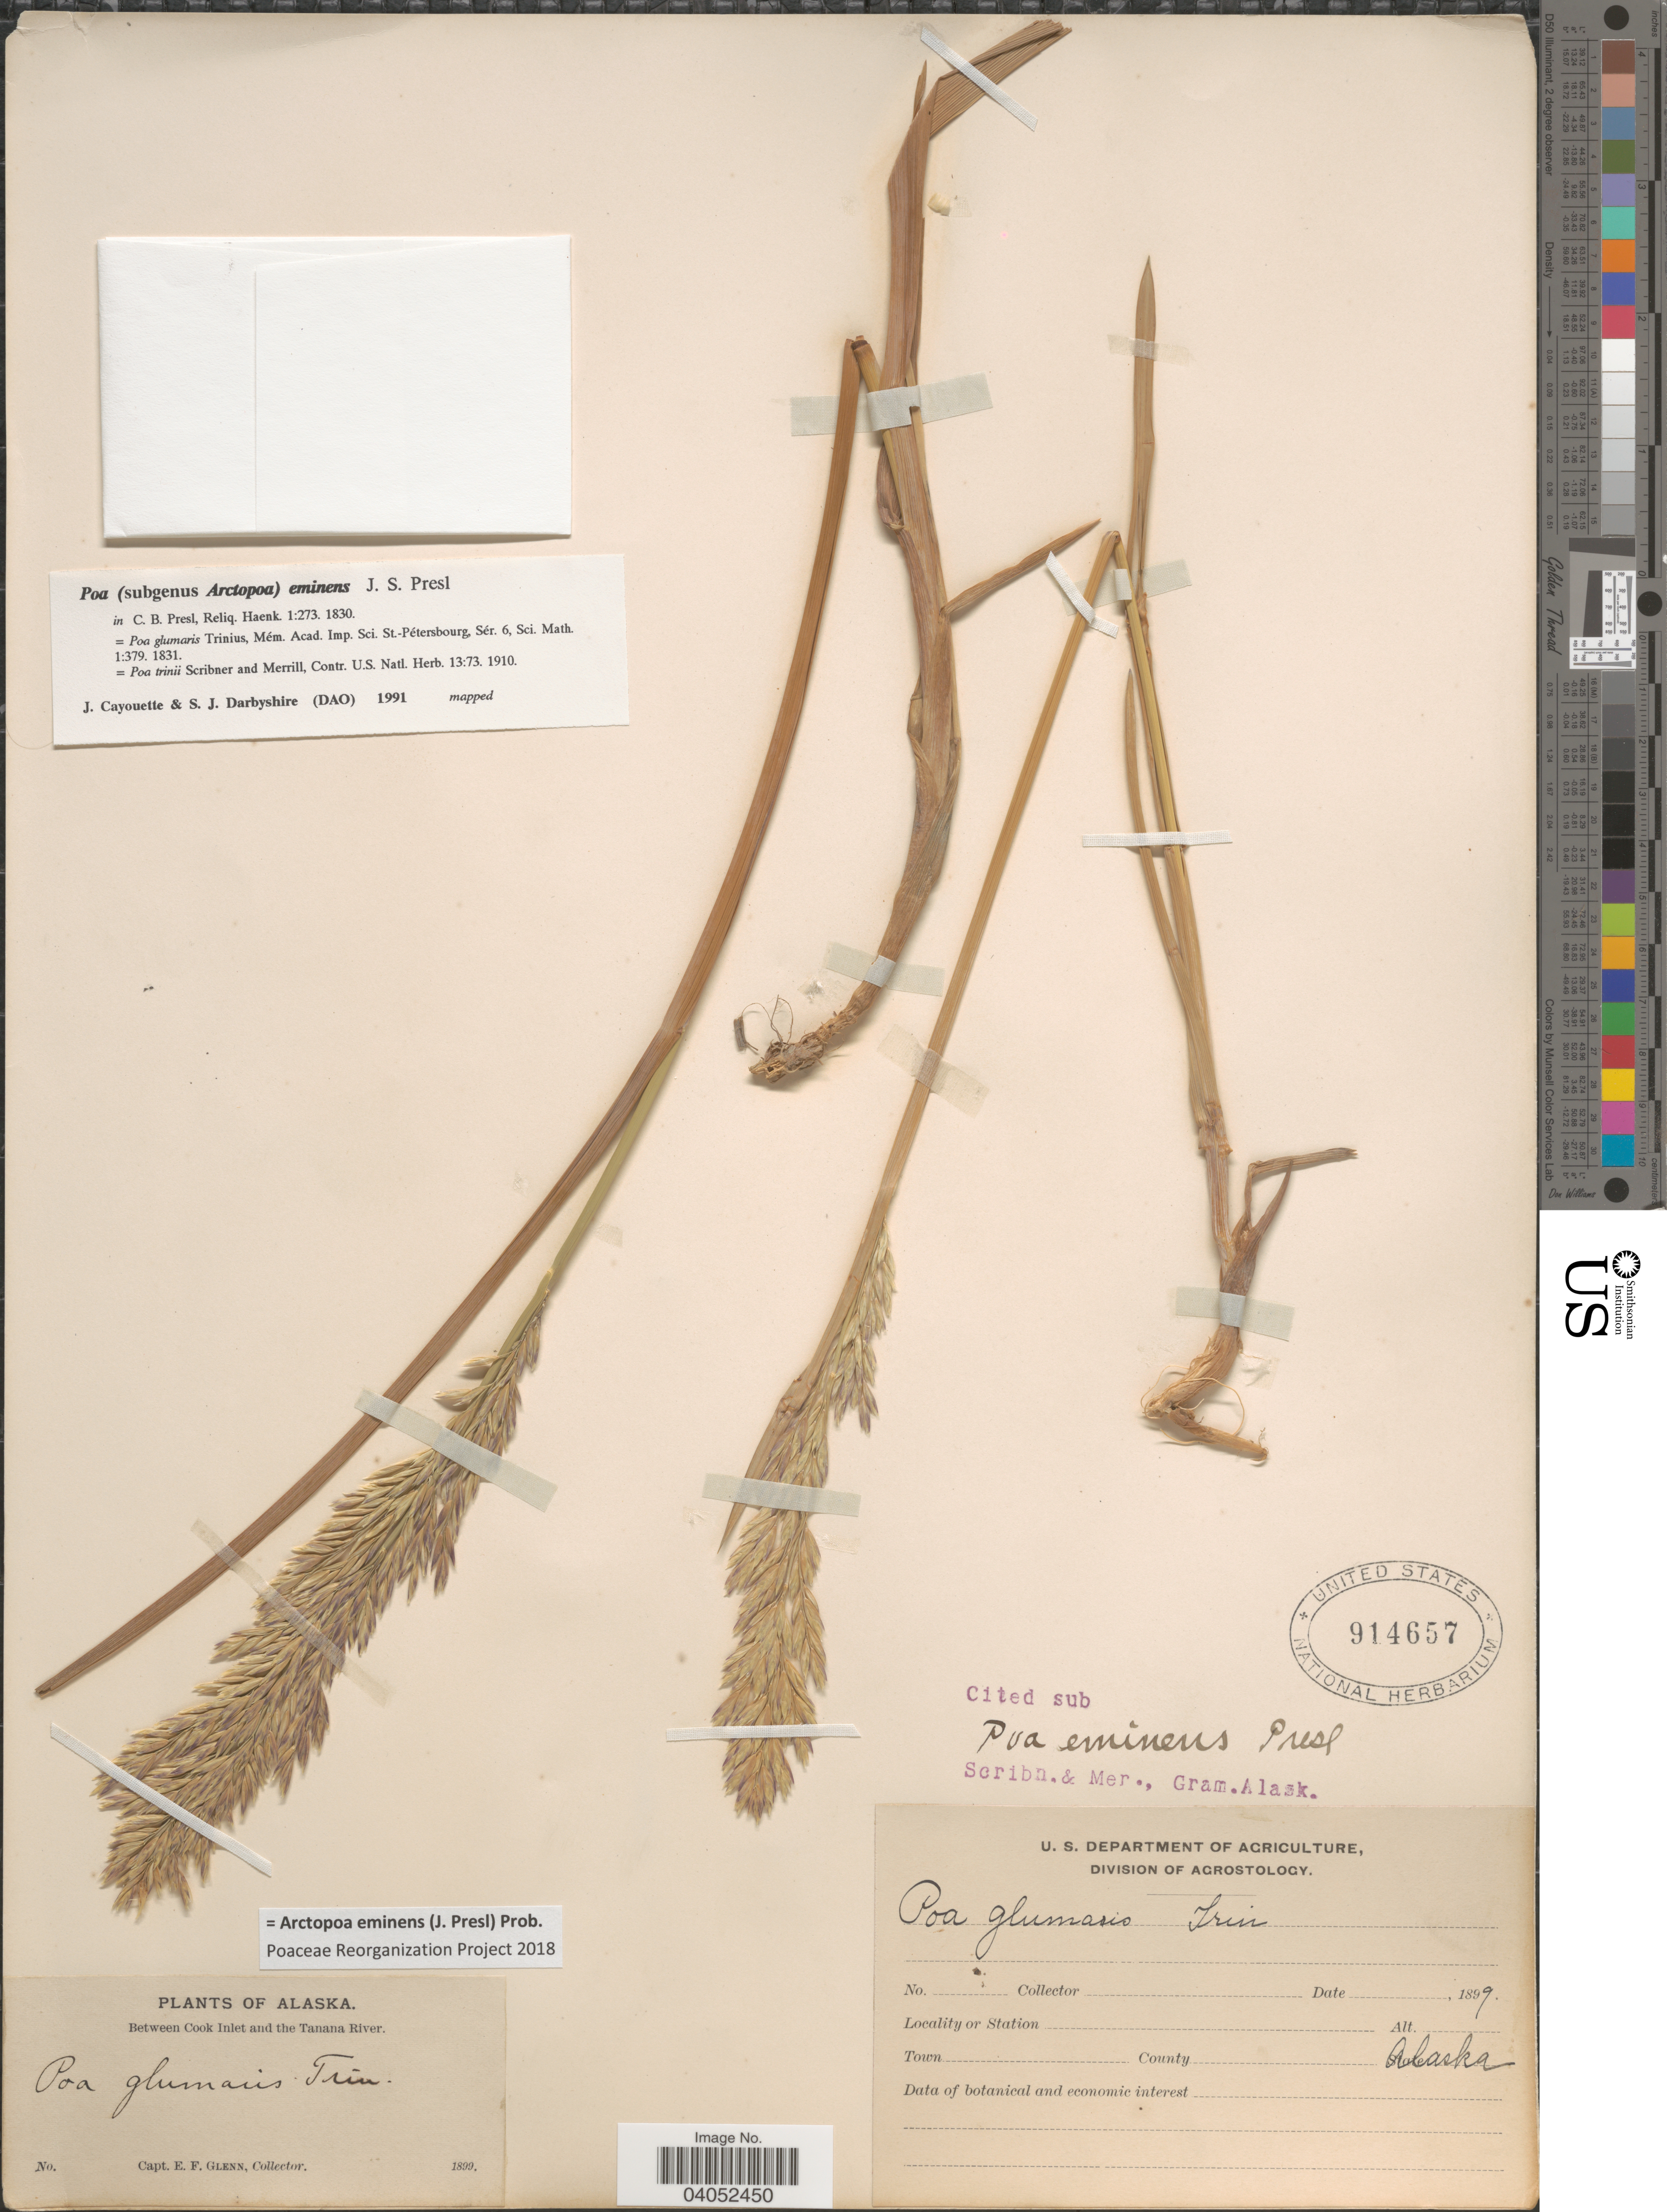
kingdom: Plantae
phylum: Tracheophyta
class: Liliopsida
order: Poales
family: Poaceae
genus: Arctopoa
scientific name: Arctopoa eminens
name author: (J. Presl) Prob.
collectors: E. Glenn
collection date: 1899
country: United States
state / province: Alaska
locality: Between Cook Inlet and the Tanana River.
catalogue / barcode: US 914657